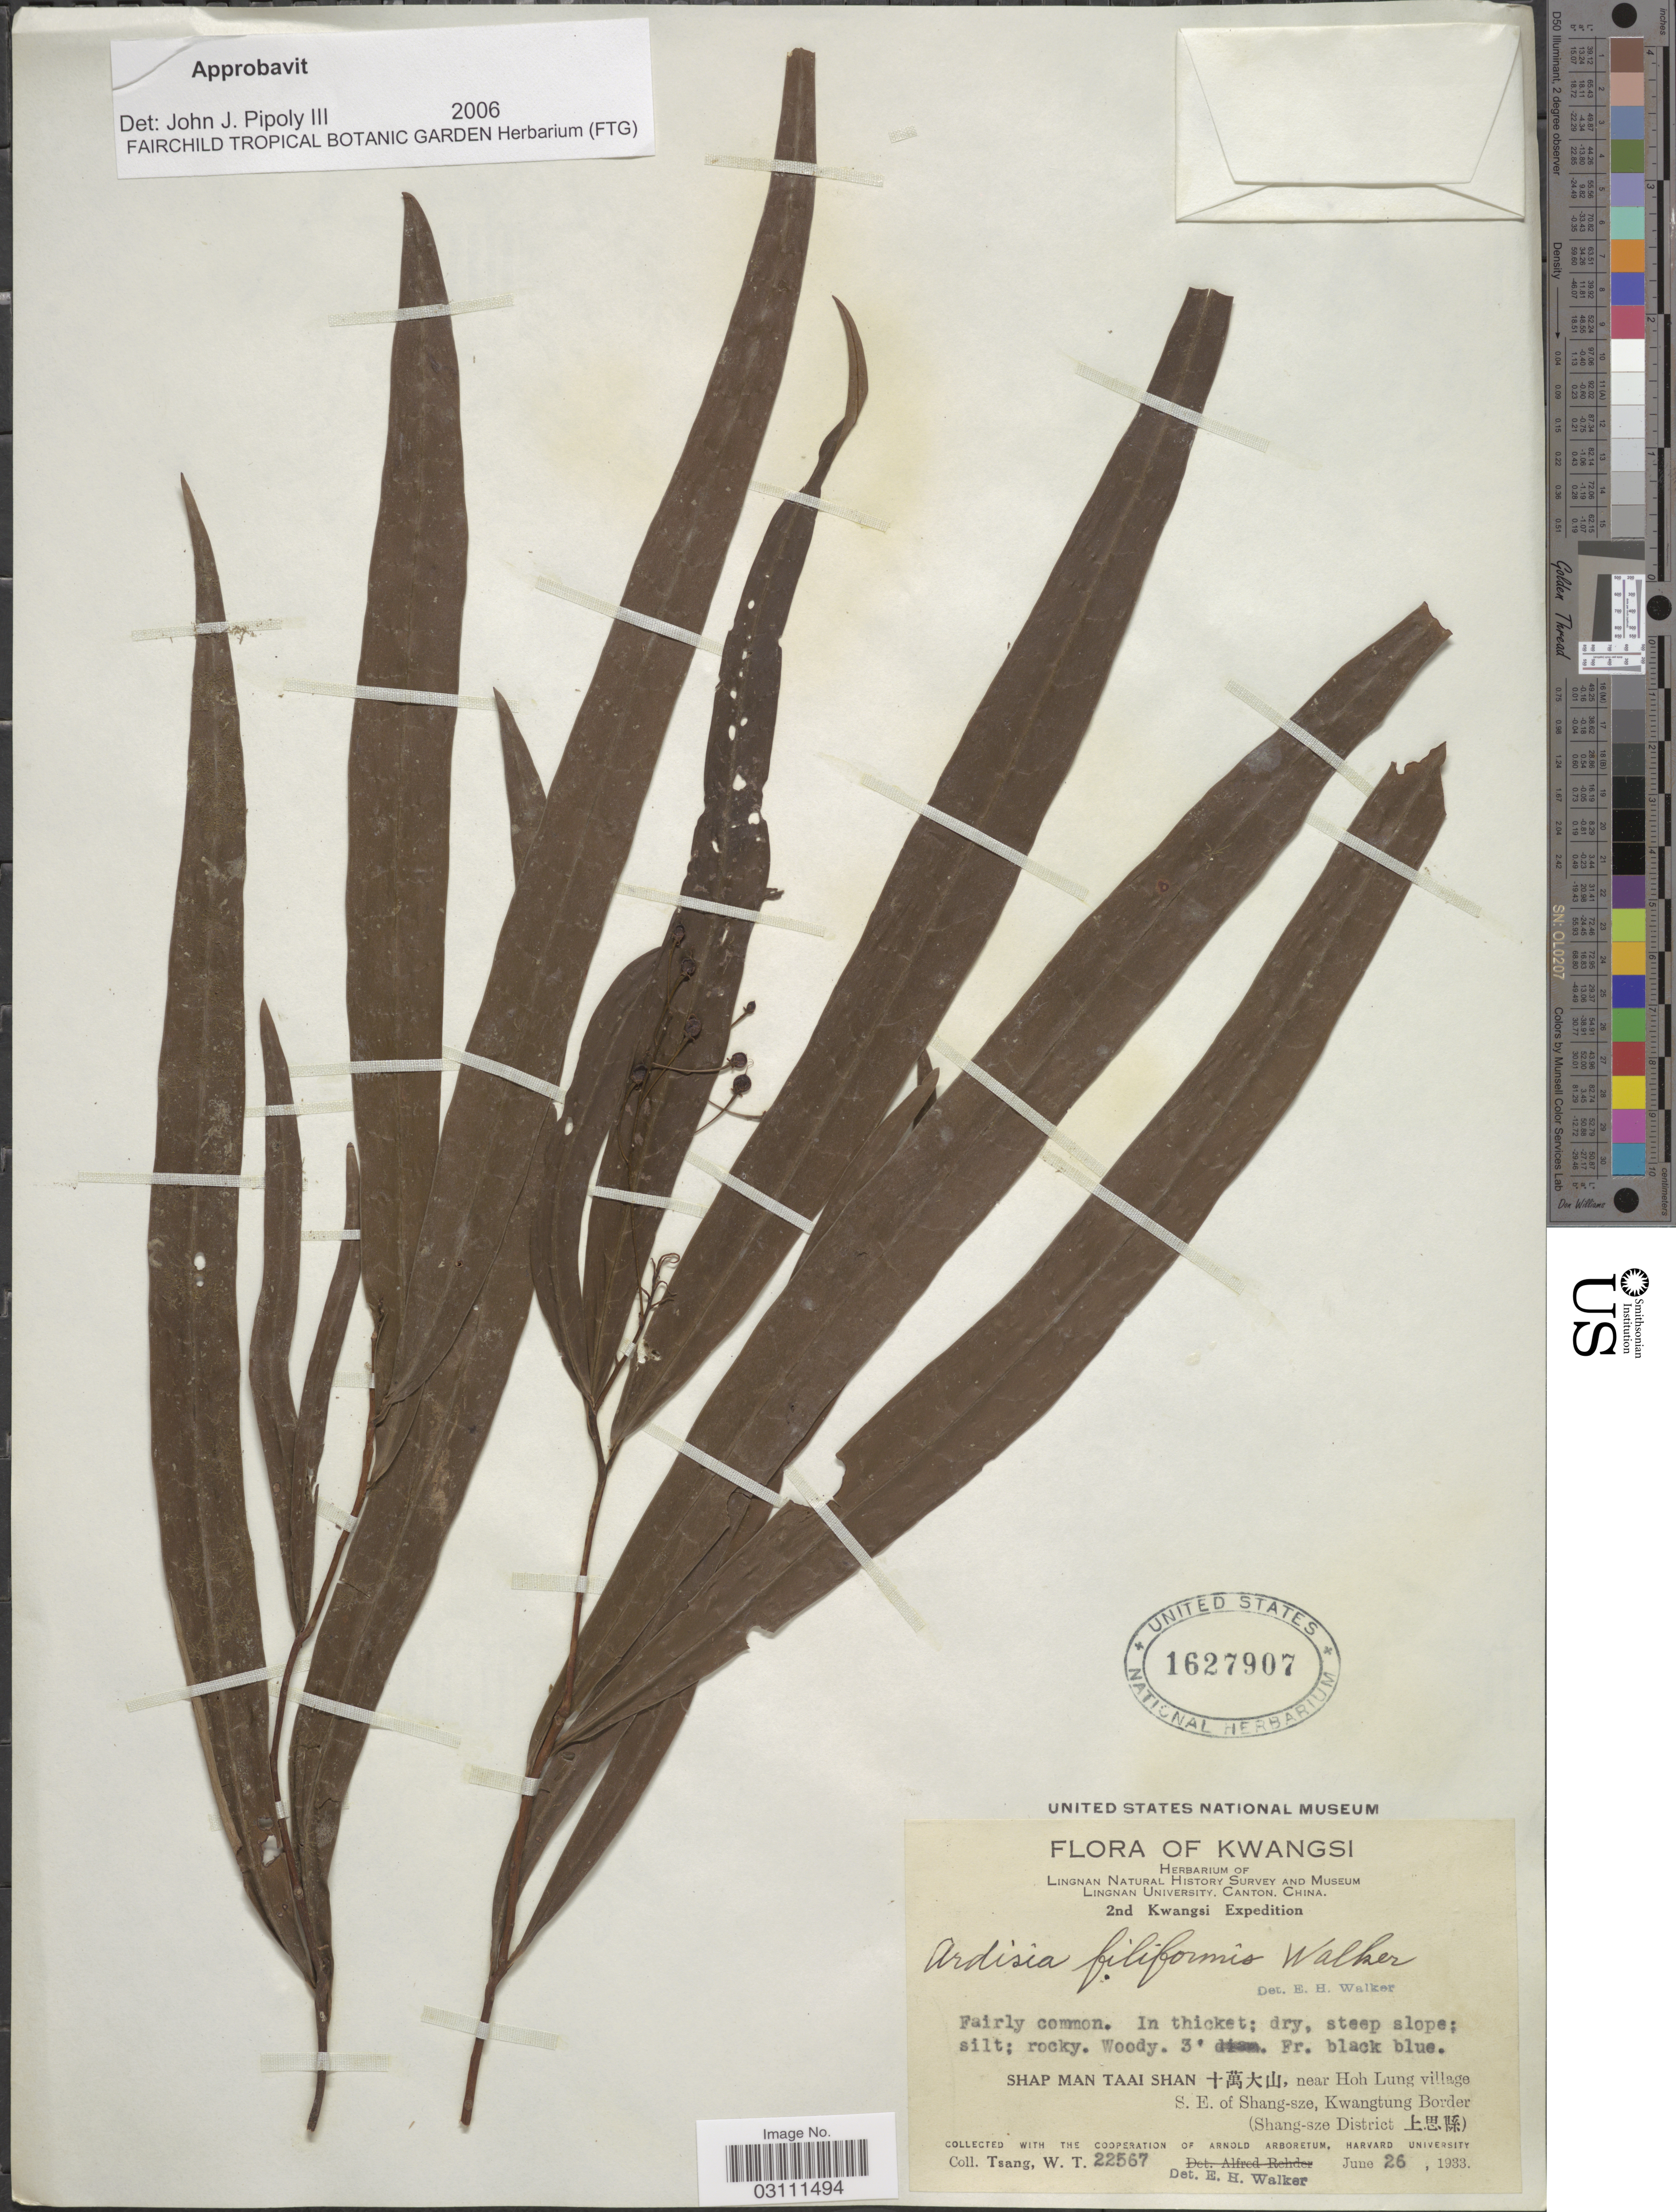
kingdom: Plantae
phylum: Tracheophyta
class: Magnoliopsida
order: Ericales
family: Primulaceae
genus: Ardisia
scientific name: Ardisia filiformis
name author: E. Walker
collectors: W. T. Tsang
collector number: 22567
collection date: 1933-06-26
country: China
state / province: Guangxi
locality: Kwangsi, Shap Man Taai Shan, near Hoh Lung Village, S.E. of Shang-sze, Kwangtung Border (Shang-sze District).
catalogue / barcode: US 1627907